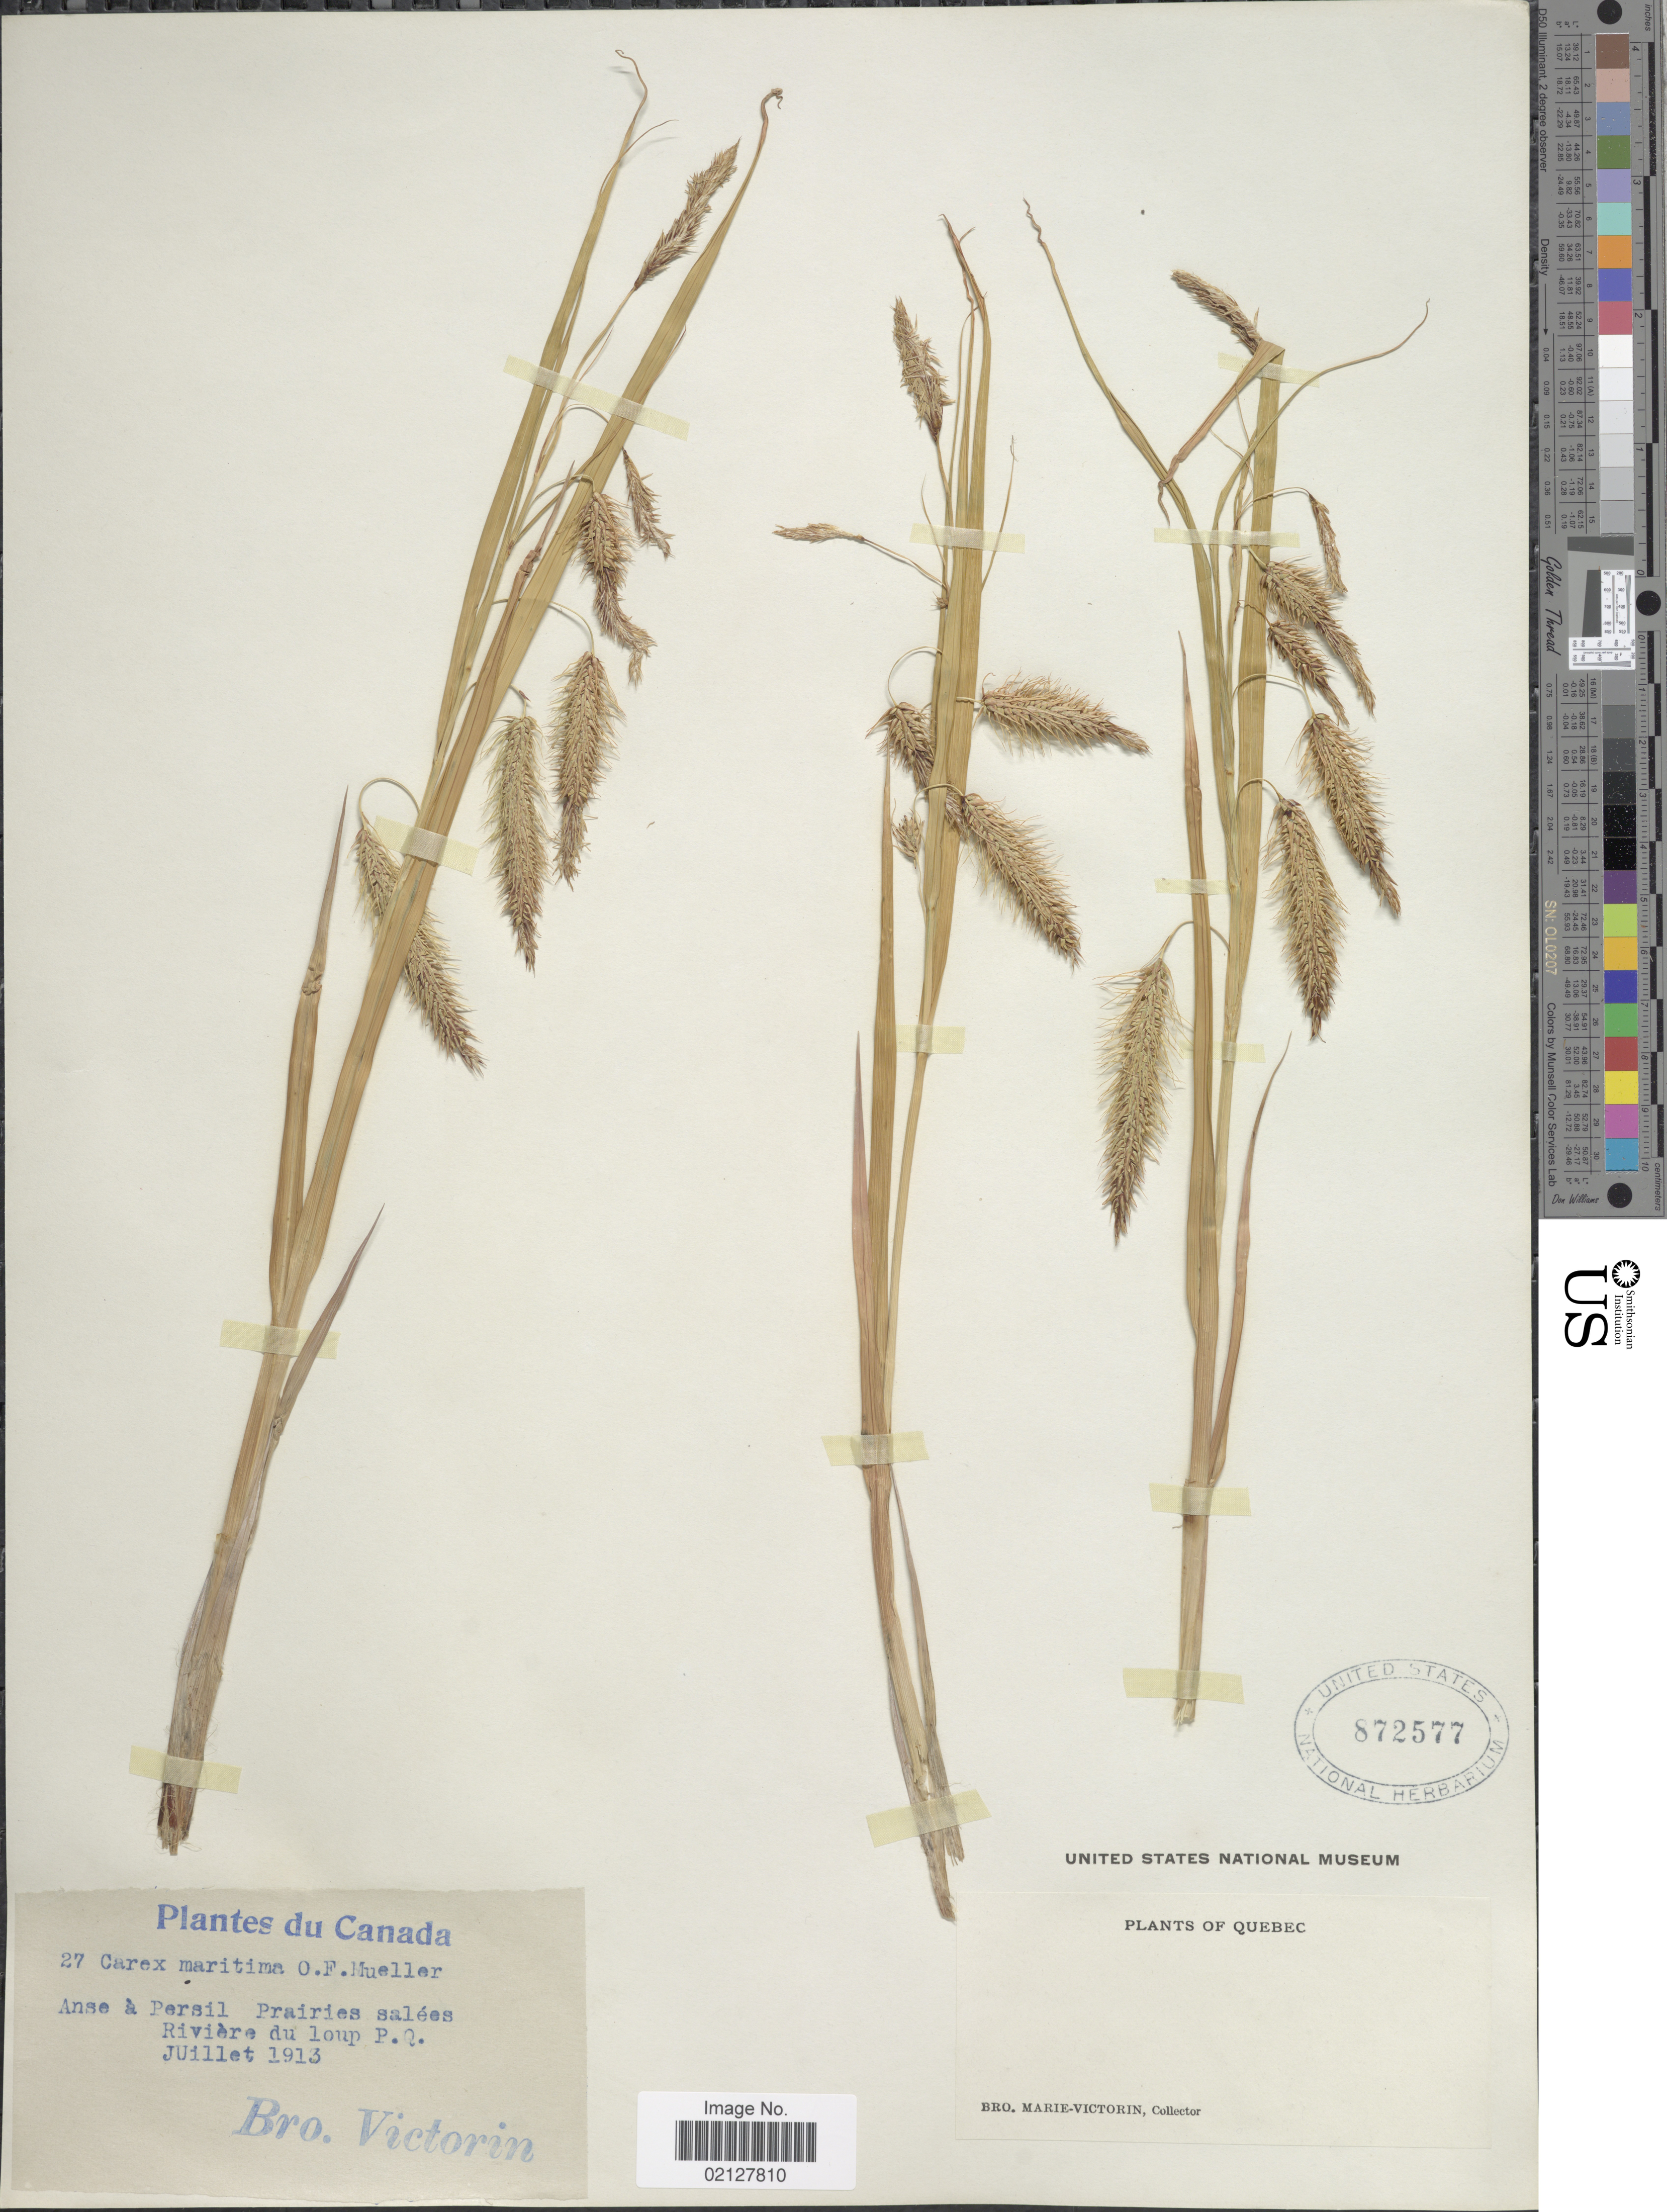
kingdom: Plantae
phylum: Tracheophyta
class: Liliopsida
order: Poales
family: Cyperaceae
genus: Carex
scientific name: Carex paleacea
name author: Schreb. ex Wahlenb.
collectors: Fr. Marie-Victorin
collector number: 27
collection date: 1913-07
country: Canada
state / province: Quebec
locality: Anse & Persil Prairies salees, Riviere du loup P. Q.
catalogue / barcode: US 872577